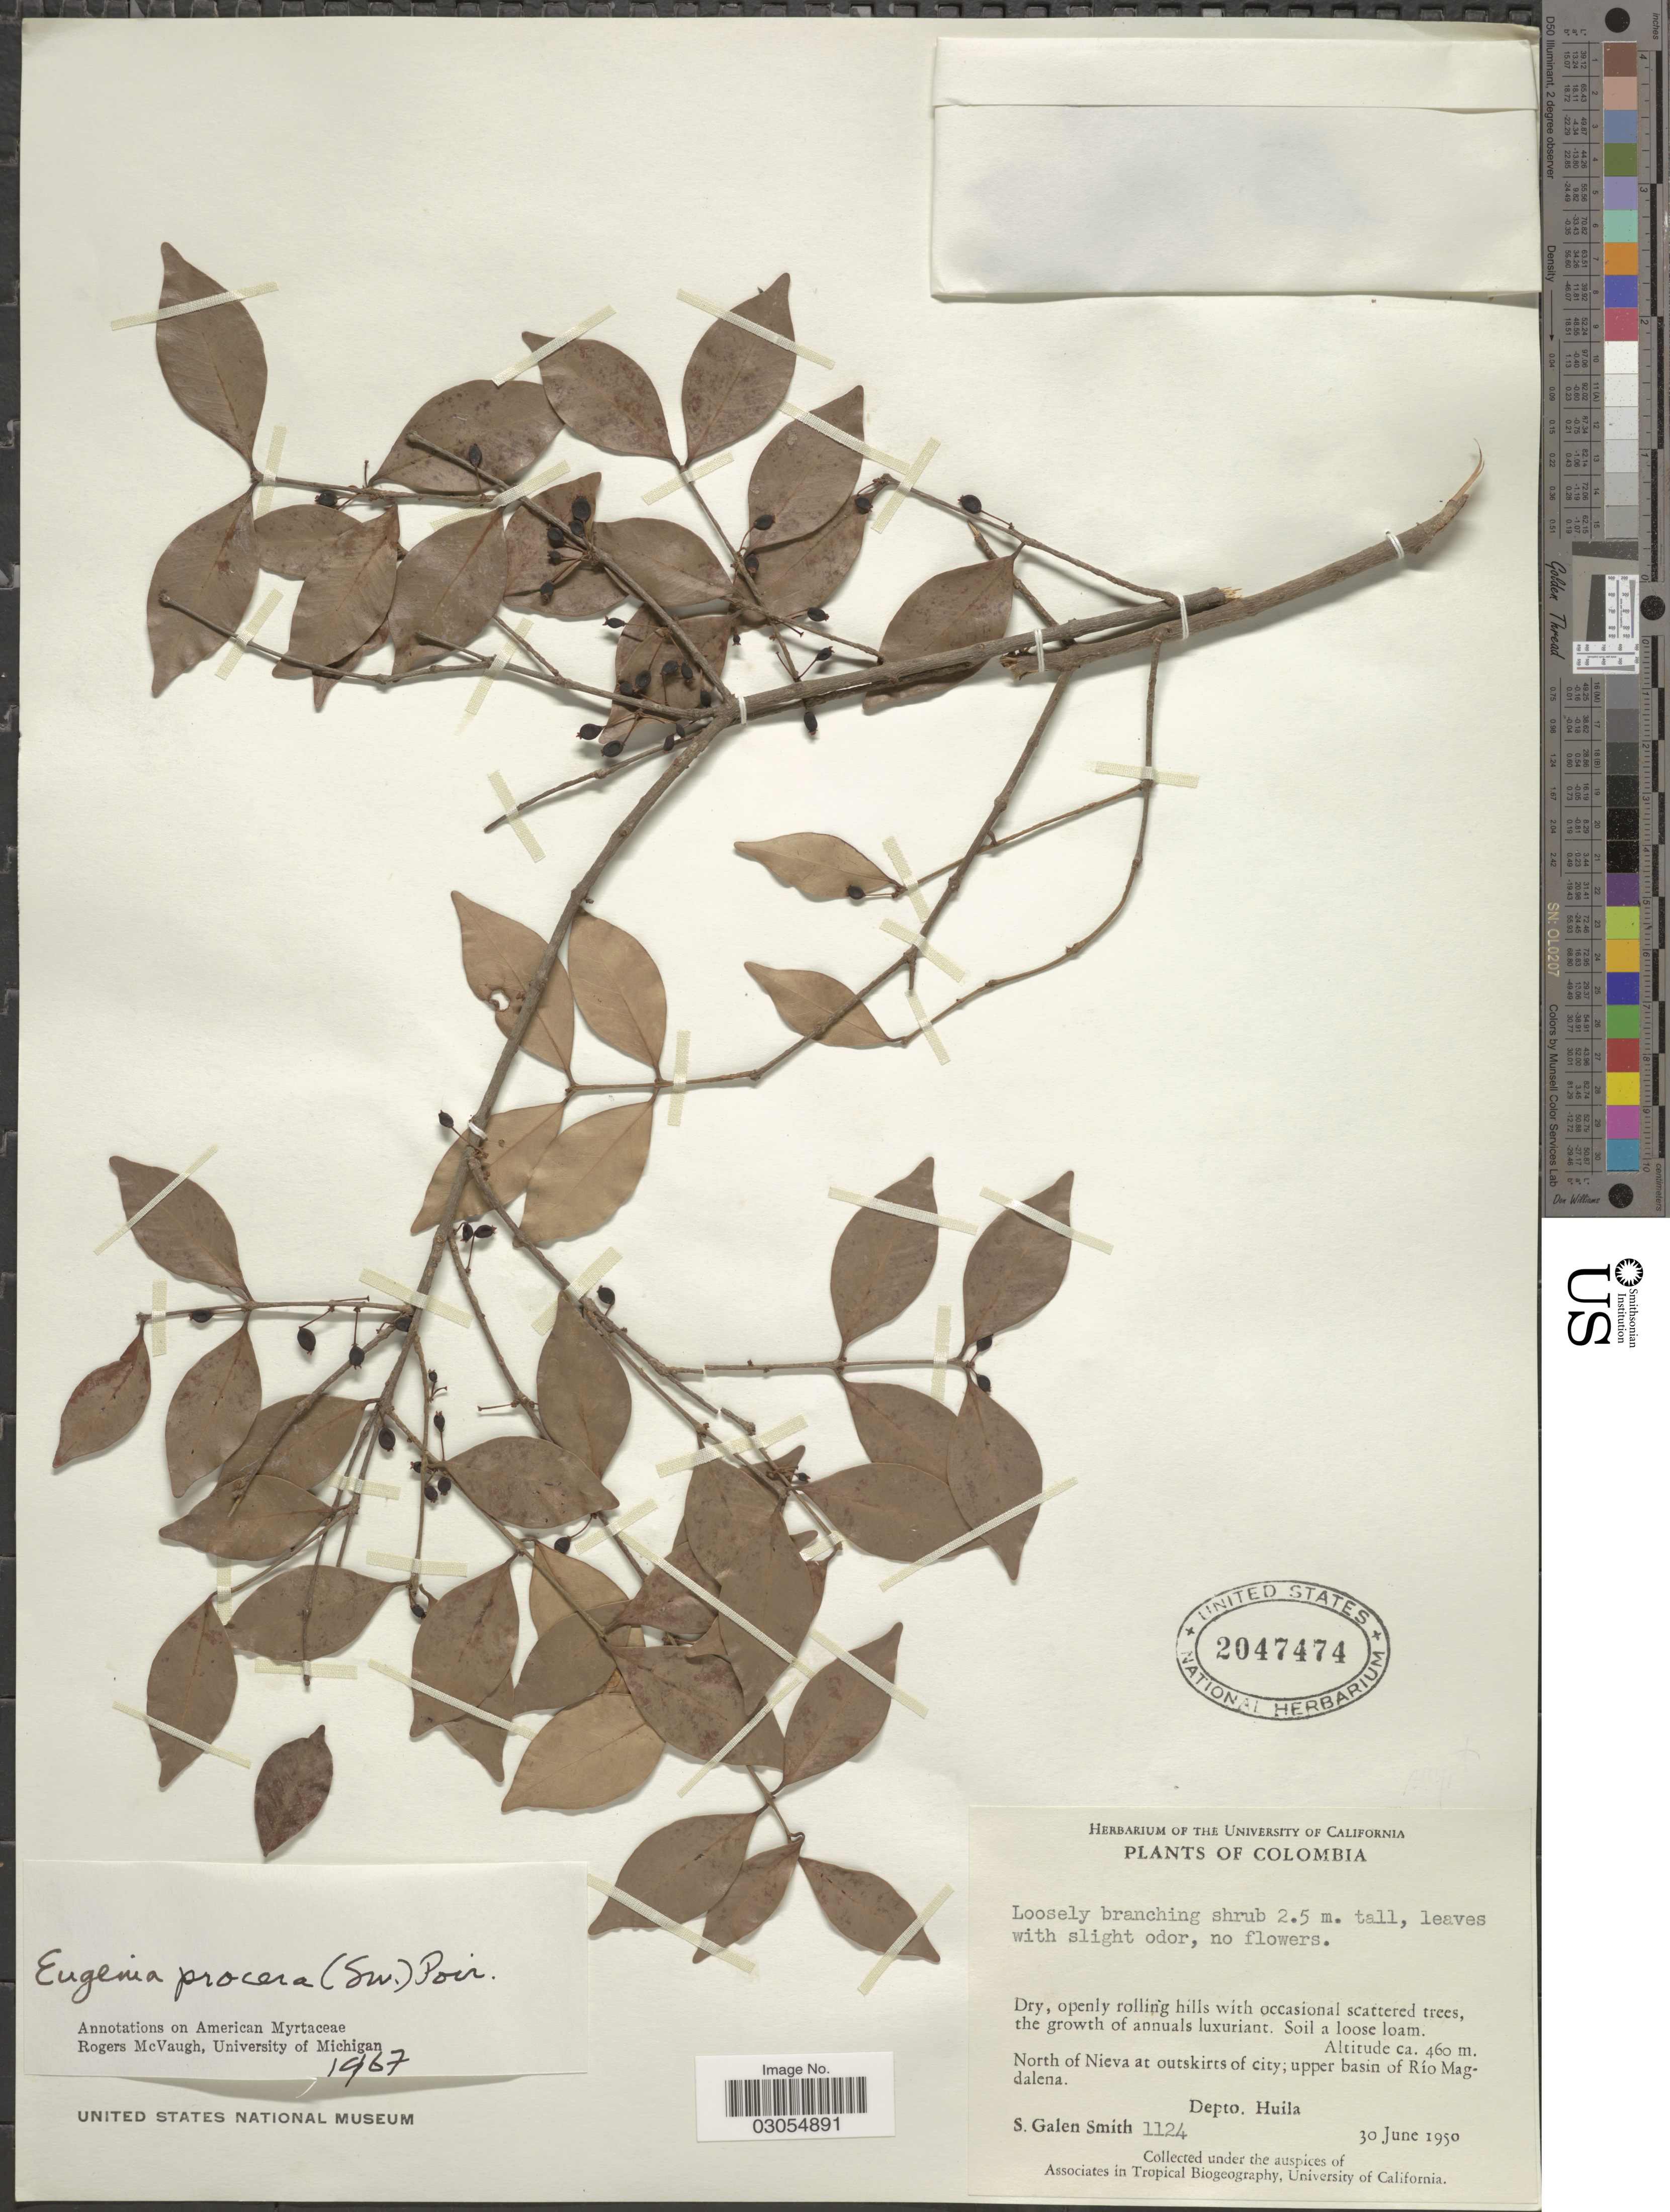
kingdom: Plantae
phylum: Tracheophyta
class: Magnoliopsida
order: Myrtales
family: Myrtaceae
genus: Eugenia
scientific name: Eugenia procera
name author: (Sw.) Poir.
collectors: S. G. Smith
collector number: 1124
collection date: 1950-06-30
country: Colombia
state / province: Huila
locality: North of Nieva at outskirts of city; upper basin of Río Magdalena. Depto. Huila.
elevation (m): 460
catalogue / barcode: US 2047474